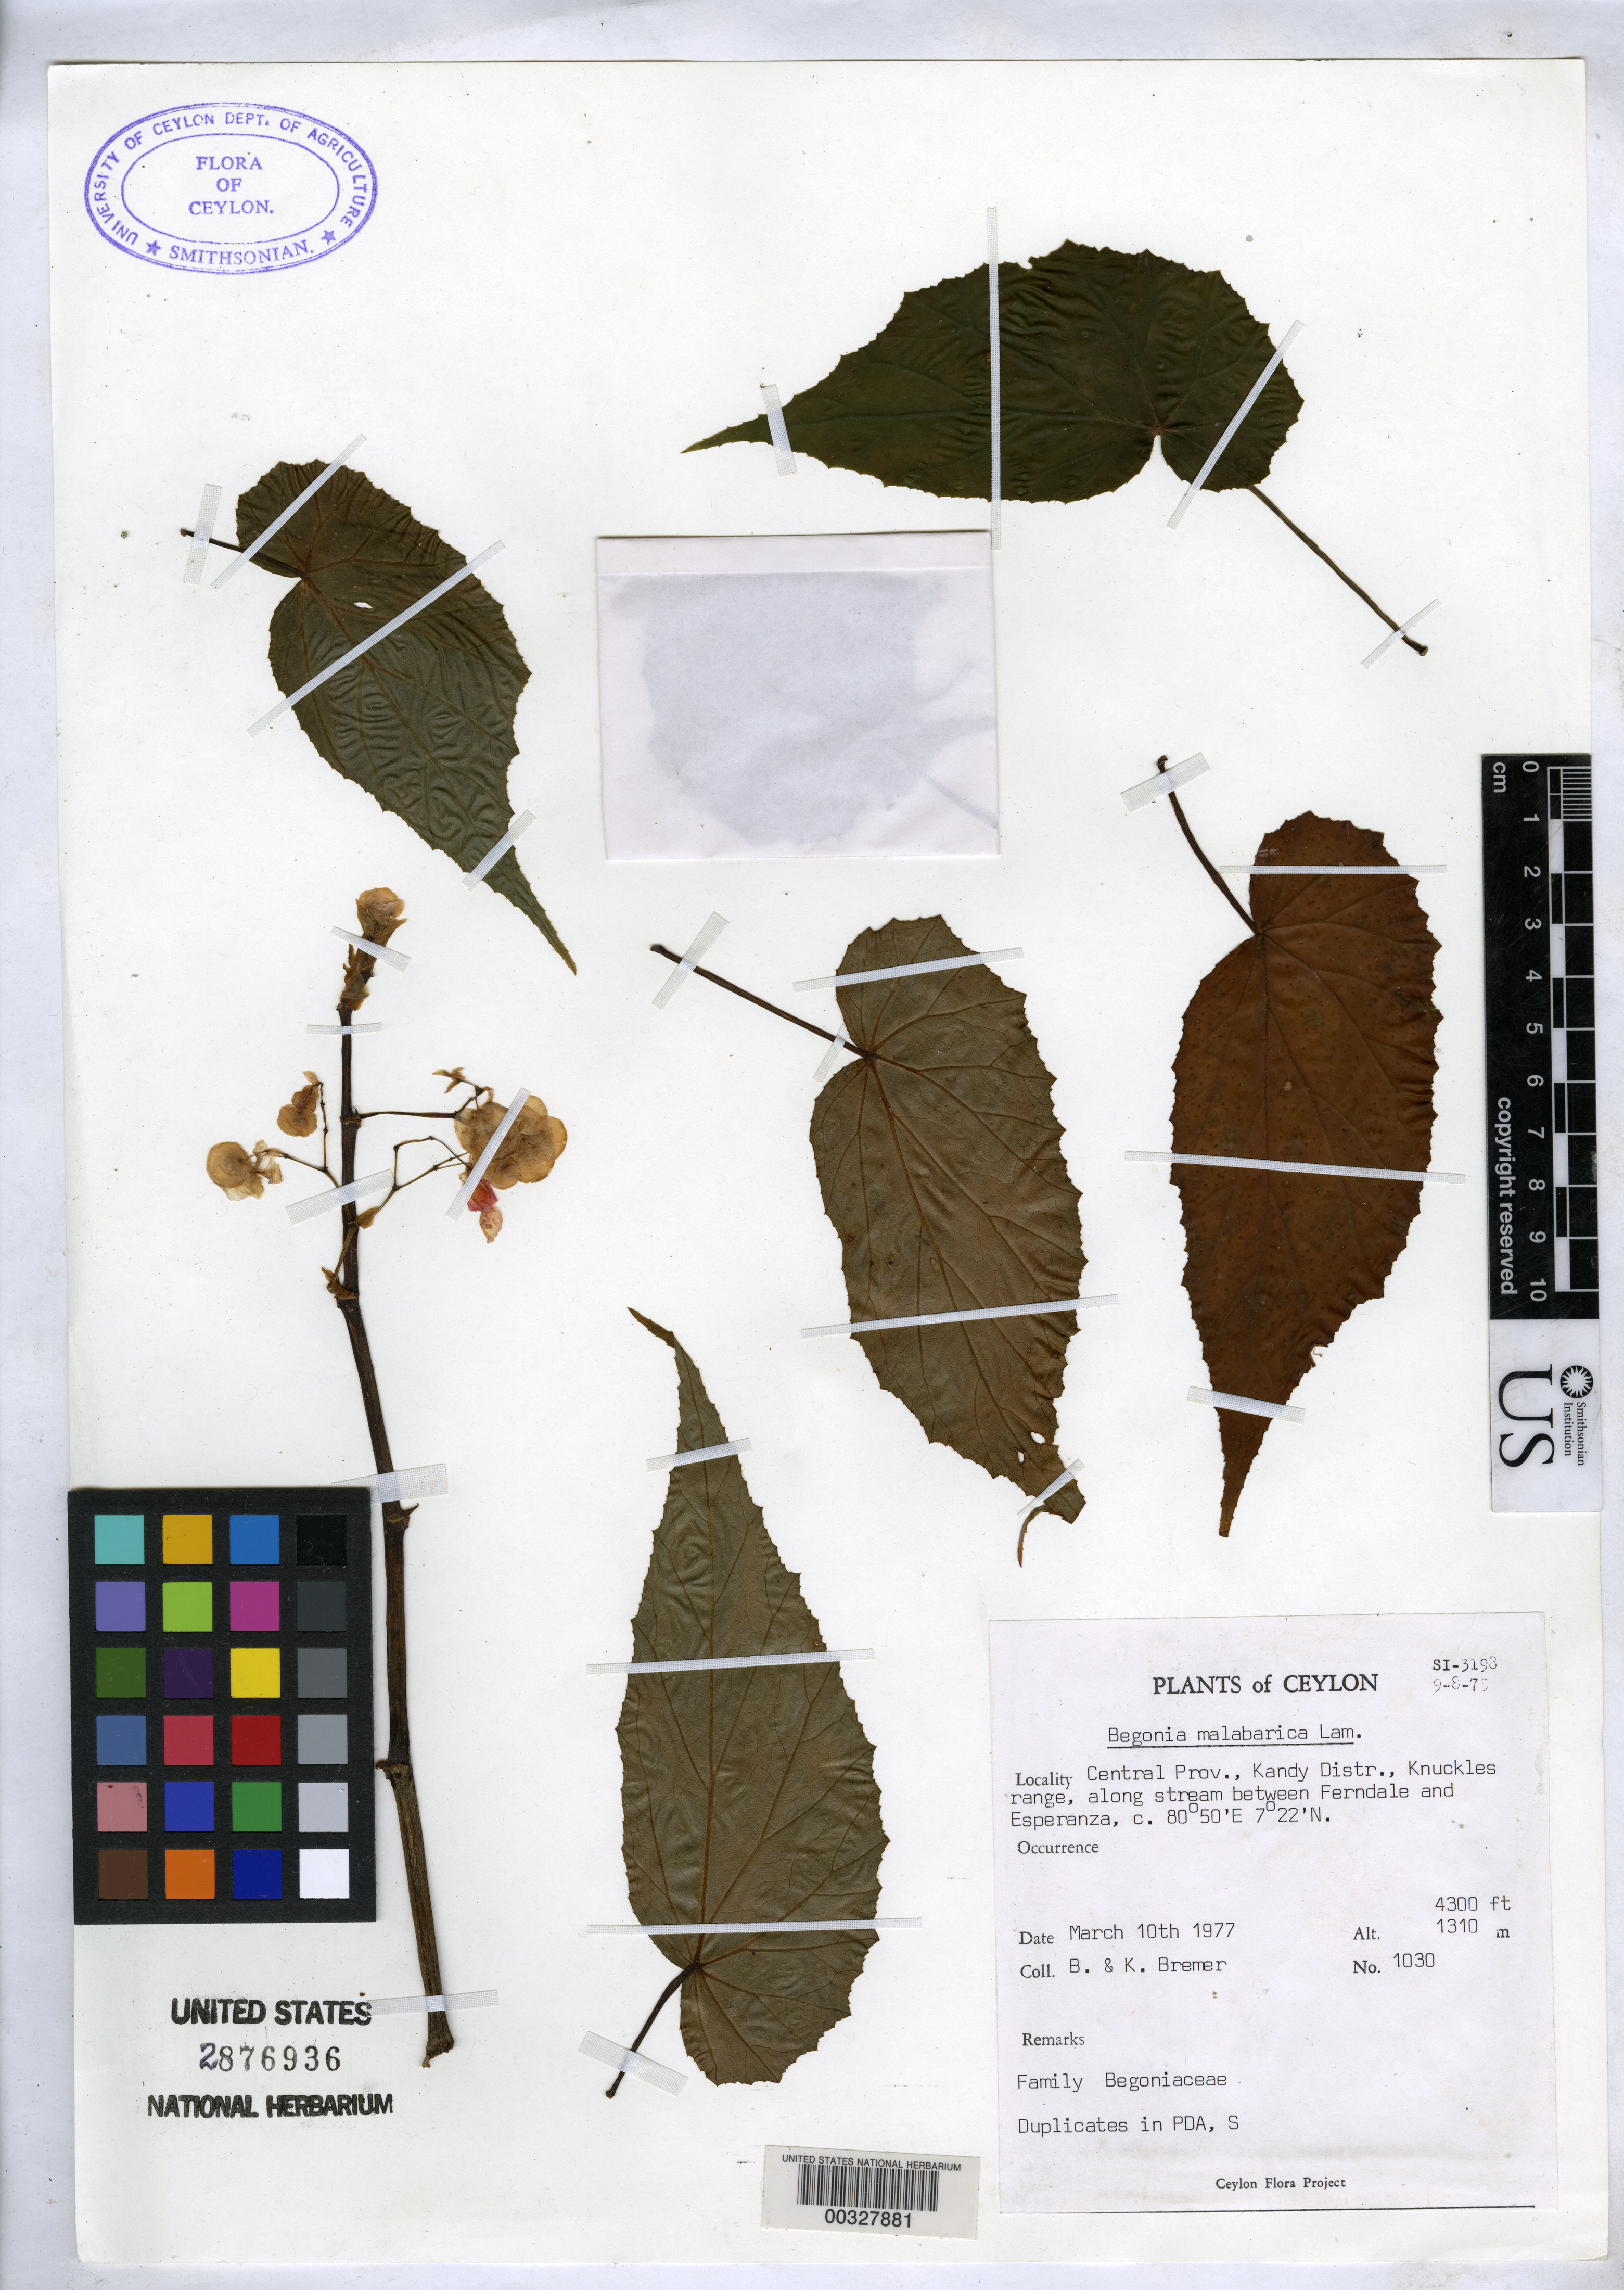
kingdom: Plantae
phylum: Tracheophyta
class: Magnoliopsida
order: Cucurbitales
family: Begoniaceae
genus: Begonia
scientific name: Begonia malabarica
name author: Lam.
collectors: B. Bremer & K. Bremer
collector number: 1310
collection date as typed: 10 Mar 1977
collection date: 1977-03-10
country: Sri Lanka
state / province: Central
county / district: Kandy Dist.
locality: Knuckles range, along stream between ferndale & esperanza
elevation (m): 1311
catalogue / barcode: US 2876936